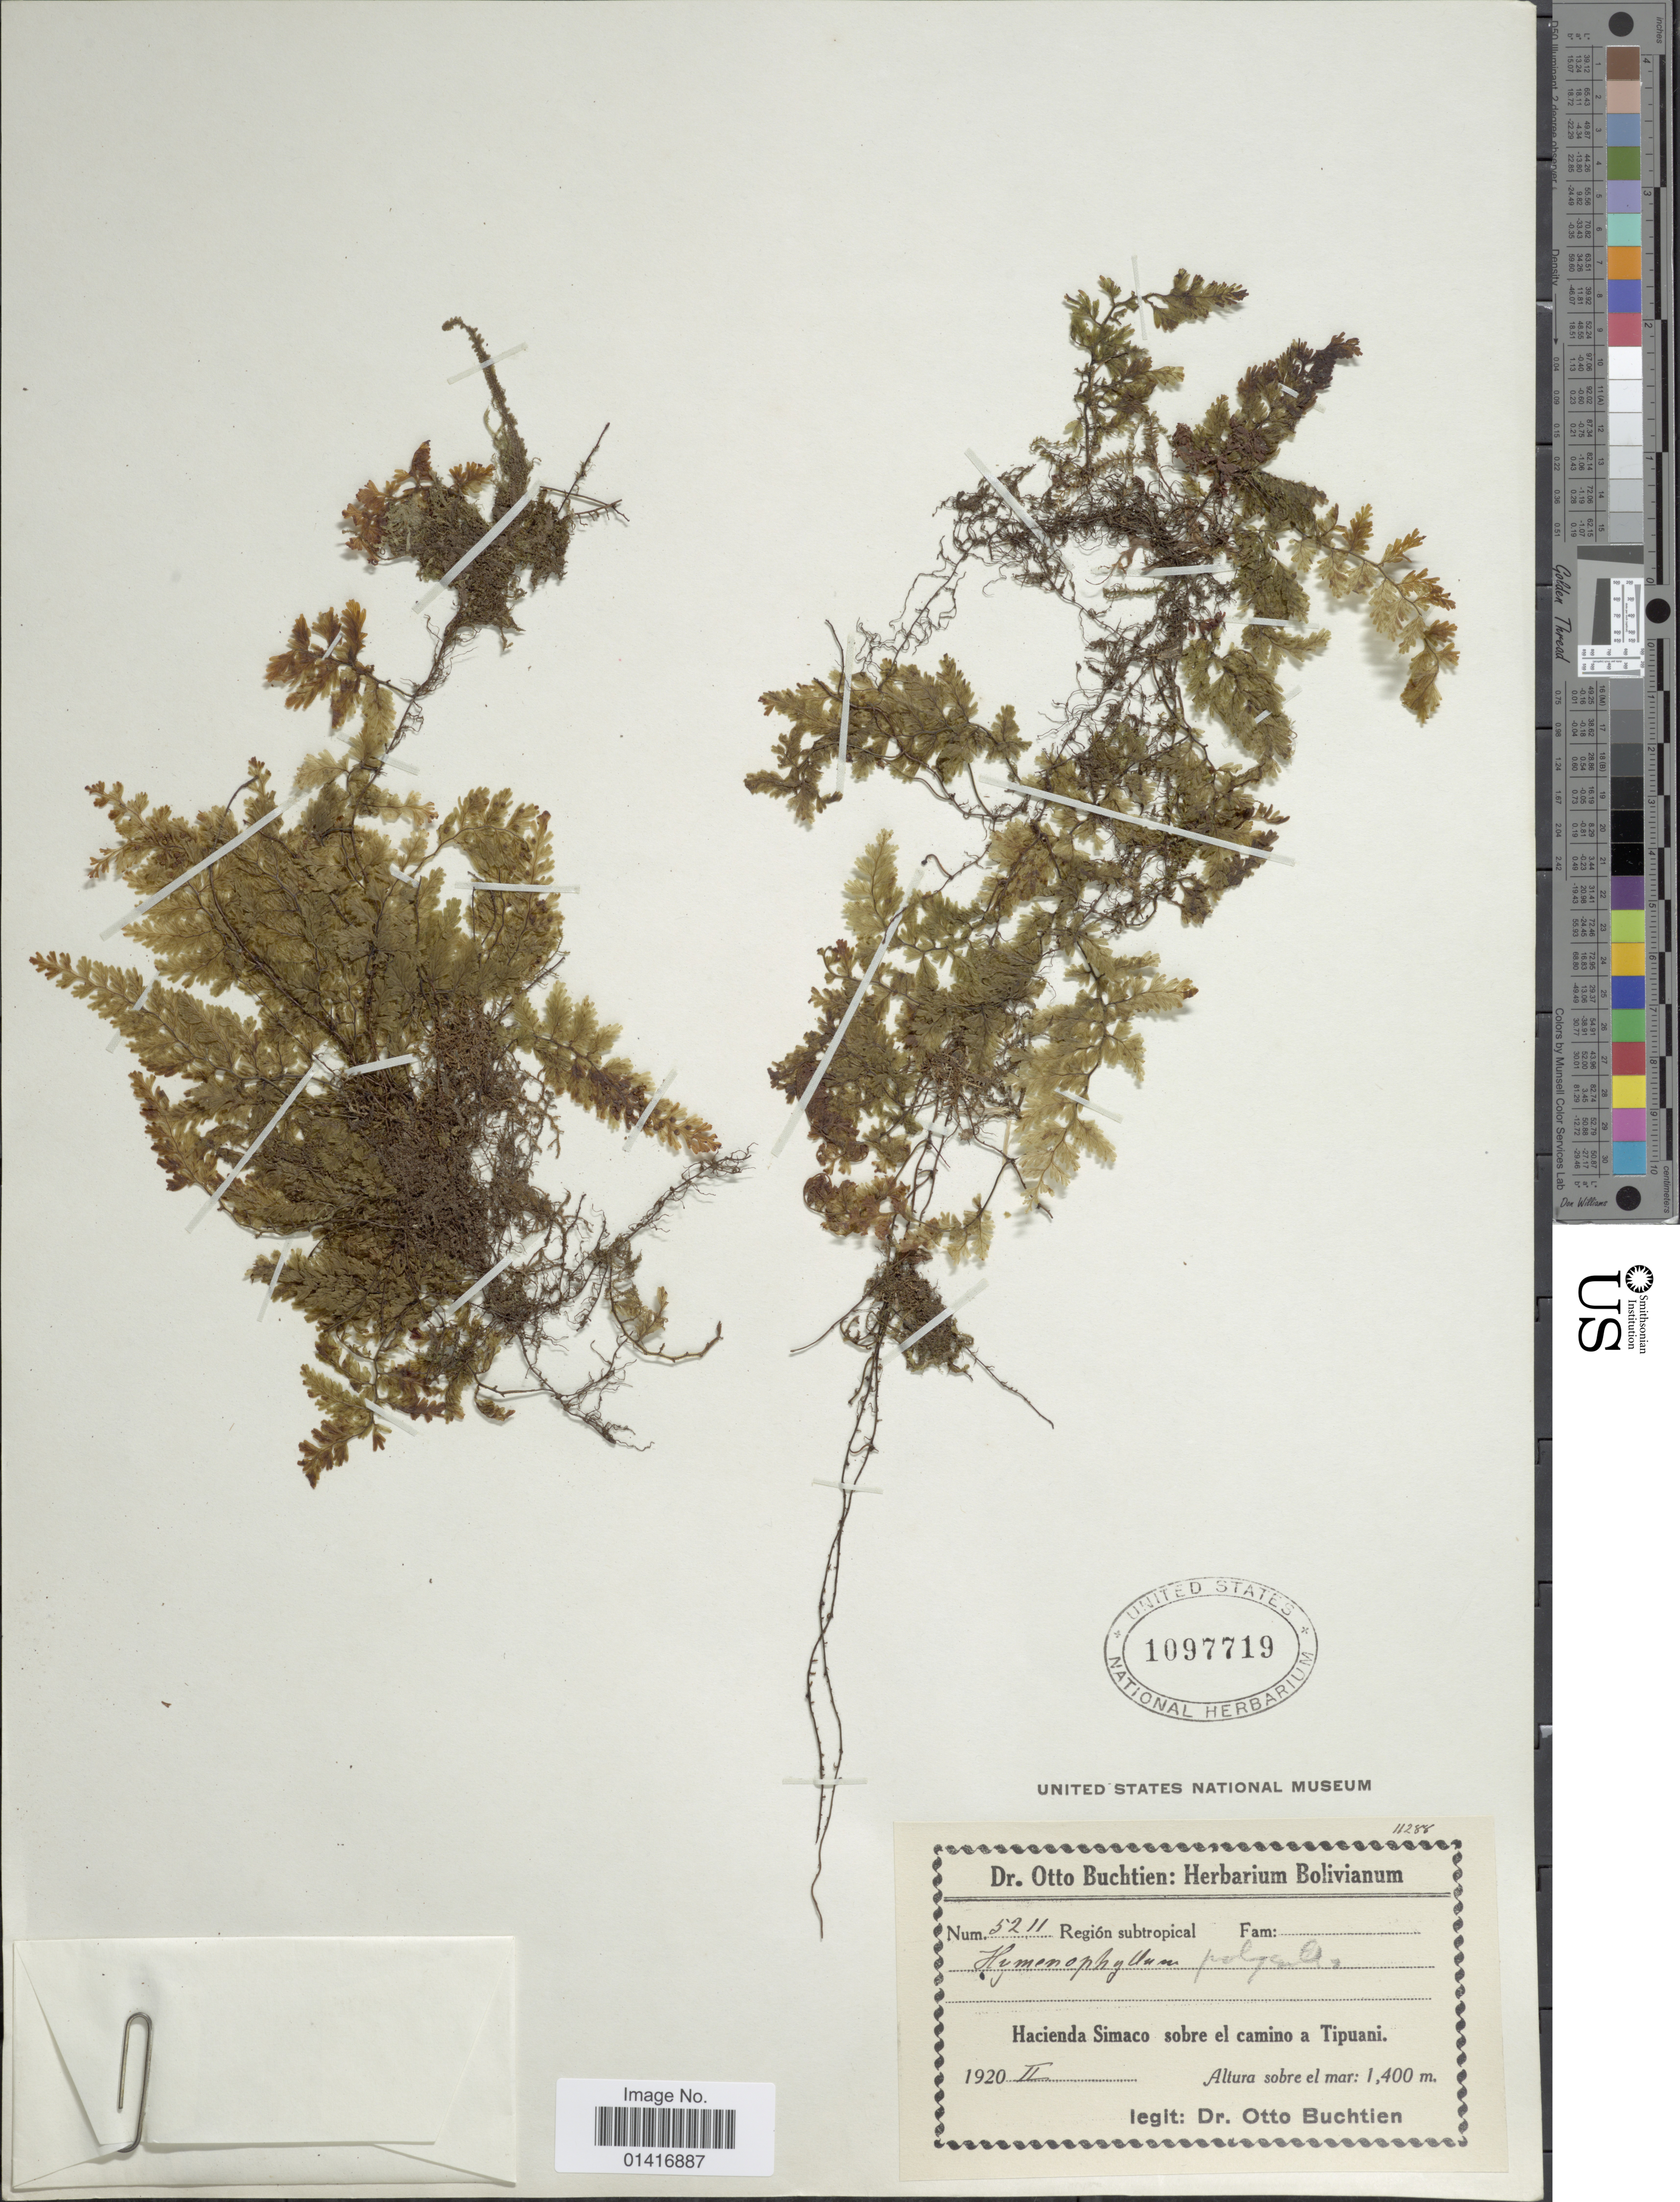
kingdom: Plantae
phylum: Tracheophyta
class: Polypodiopsida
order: Hymenophyllales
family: Hymenophyllaceae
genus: Hymenophyllum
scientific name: Hymenophyllum polyanthos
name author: (Sw.) Sw.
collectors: O. Buchtien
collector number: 5211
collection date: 1920-02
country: Bolivia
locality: Hacienda Simaco sobre el camino a Tipuani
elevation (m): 1400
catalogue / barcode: US 1097719